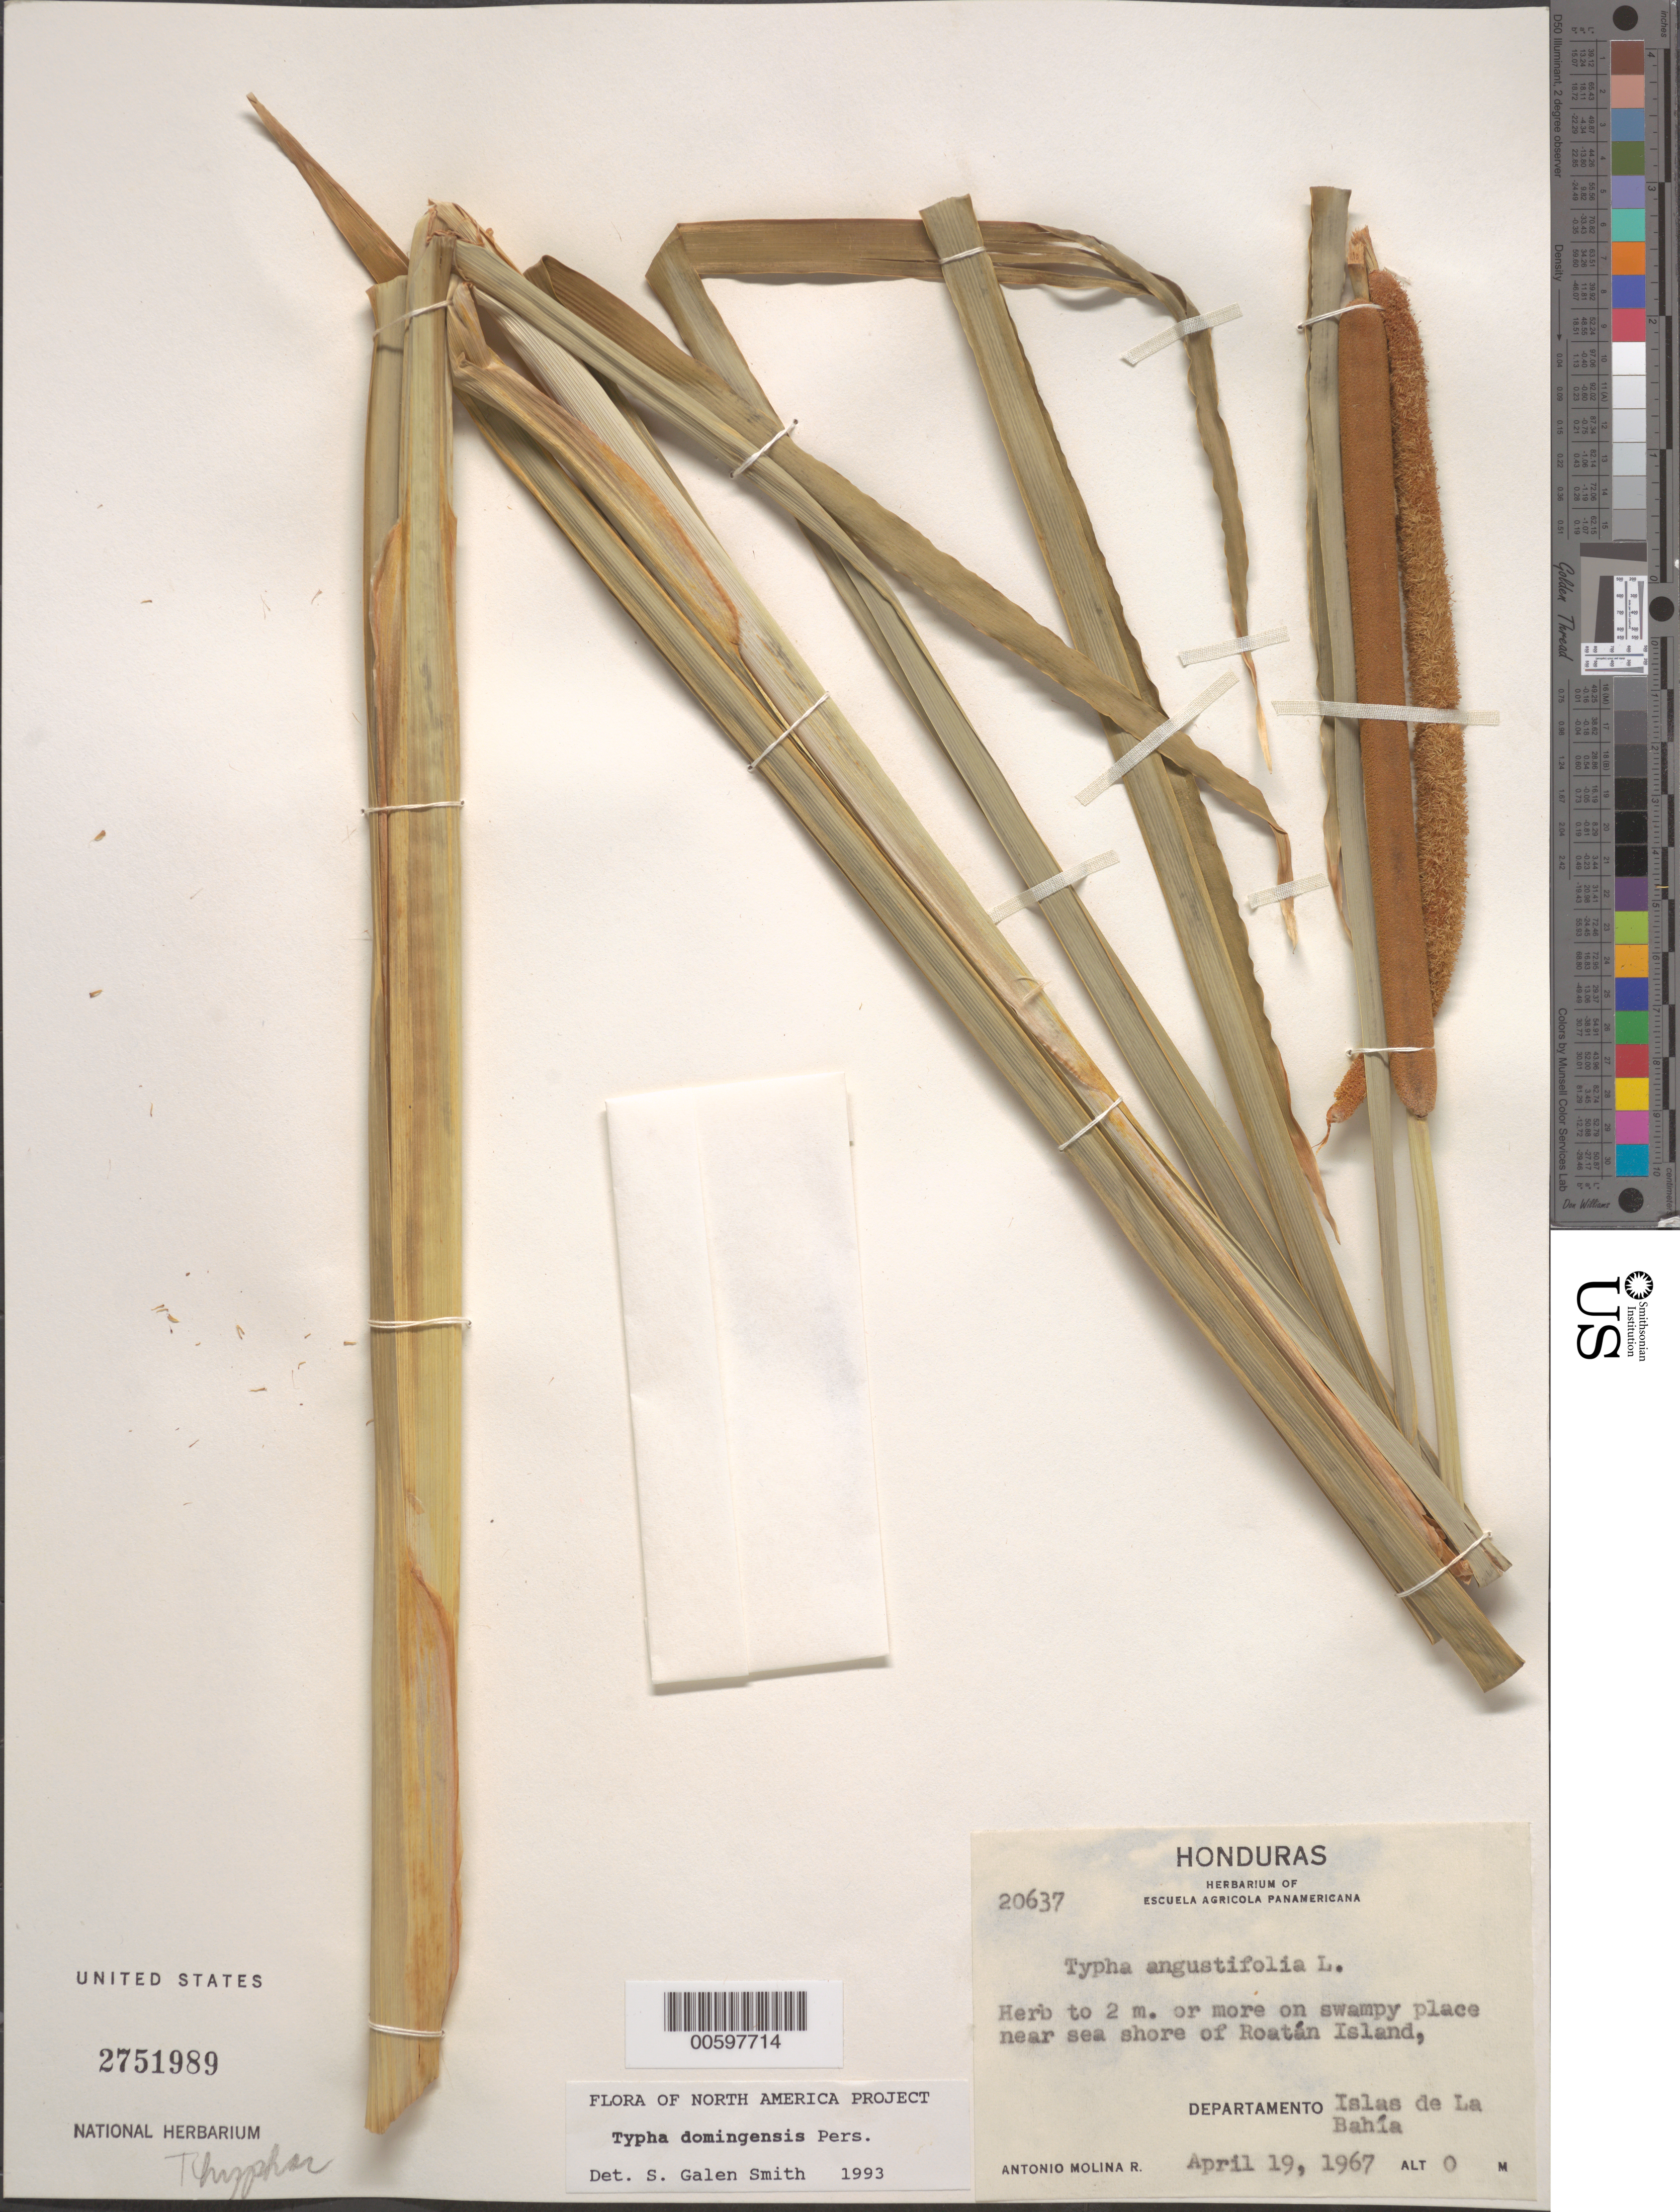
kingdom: Plantae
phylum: Tracheophyta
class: Liliopsida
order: Poales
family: Typhaceae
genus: Typha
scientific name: Typha domingensis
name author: Pers.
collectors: A. Molina R.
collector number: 20637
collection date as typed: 19 Apr 1967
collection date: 1967-04-19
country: Honduras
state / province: Islas de la Bahía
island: Roatan Island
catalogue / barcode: US 2751989